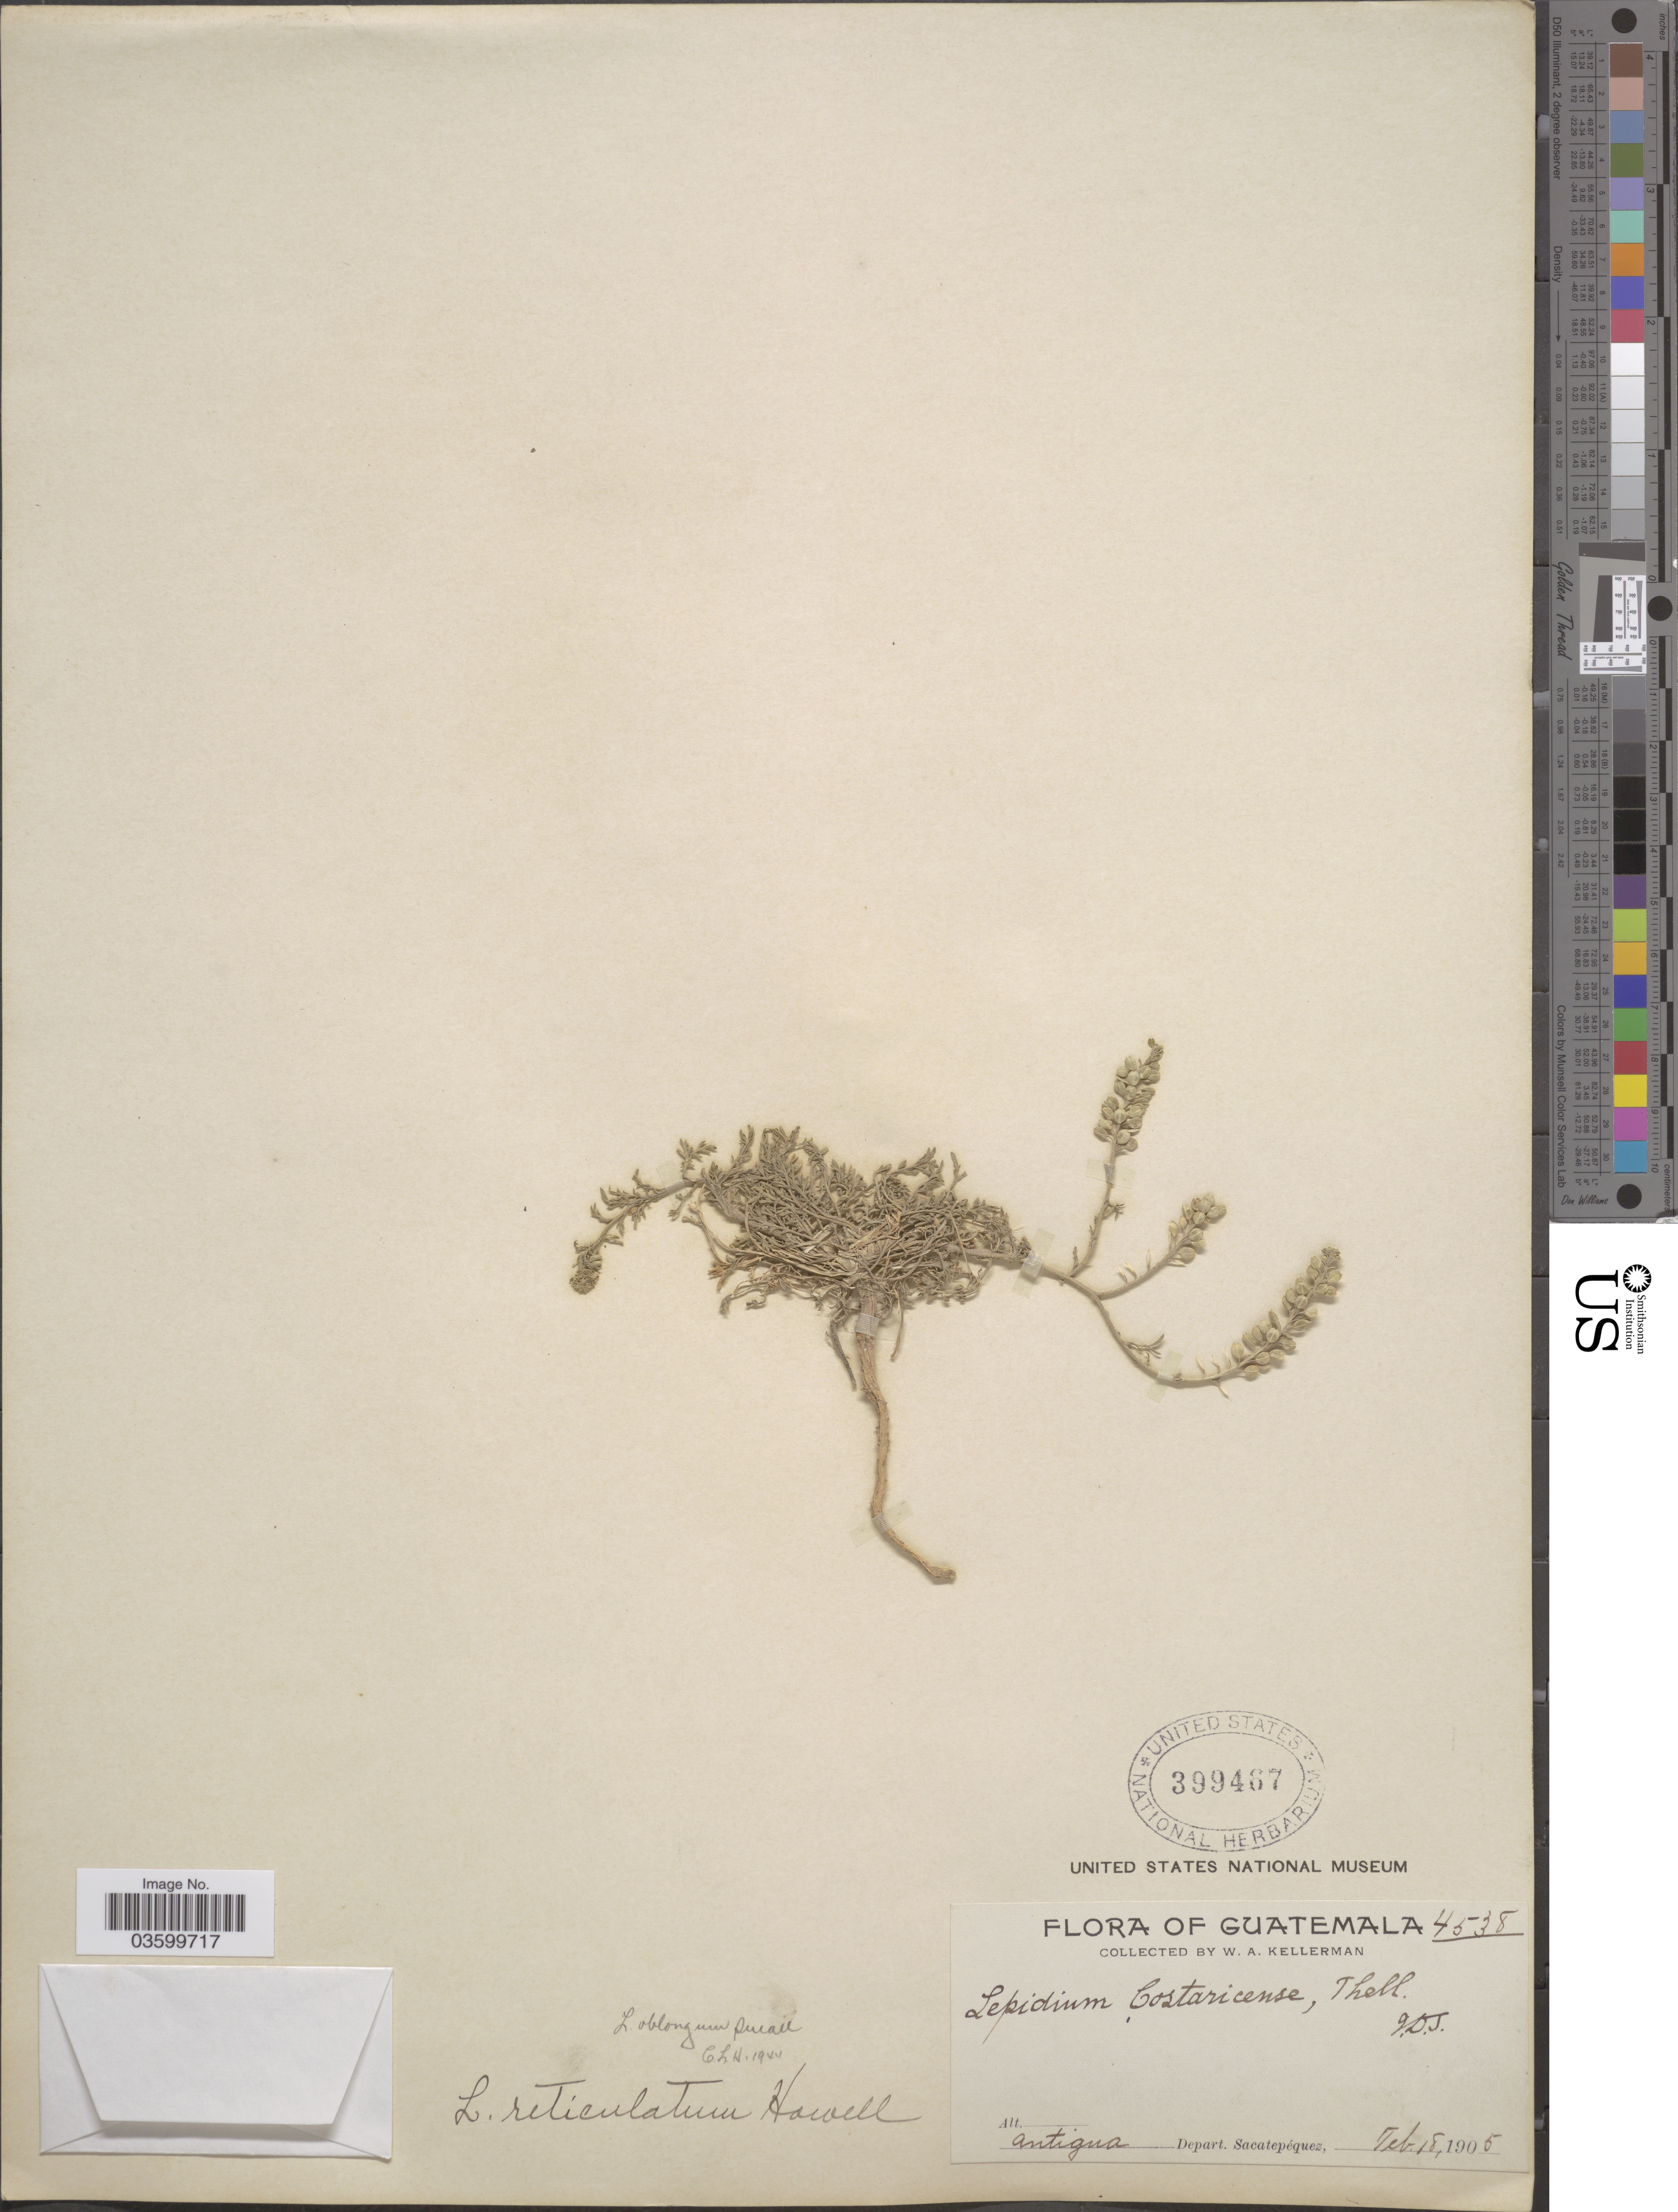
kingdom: Plantae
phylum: Tracheophyta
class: Magnoliopsida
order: Brassicales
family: Brassicaceae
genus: Lepidium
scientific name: Lepidium oblongum var. oblongum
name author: Small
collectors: W. Kellerman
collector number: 4538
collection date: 1905-02-18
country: Guatemala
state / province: Sacatepequez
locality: Antigua. Depart. Sacatepéquez.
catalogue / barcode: US 399467